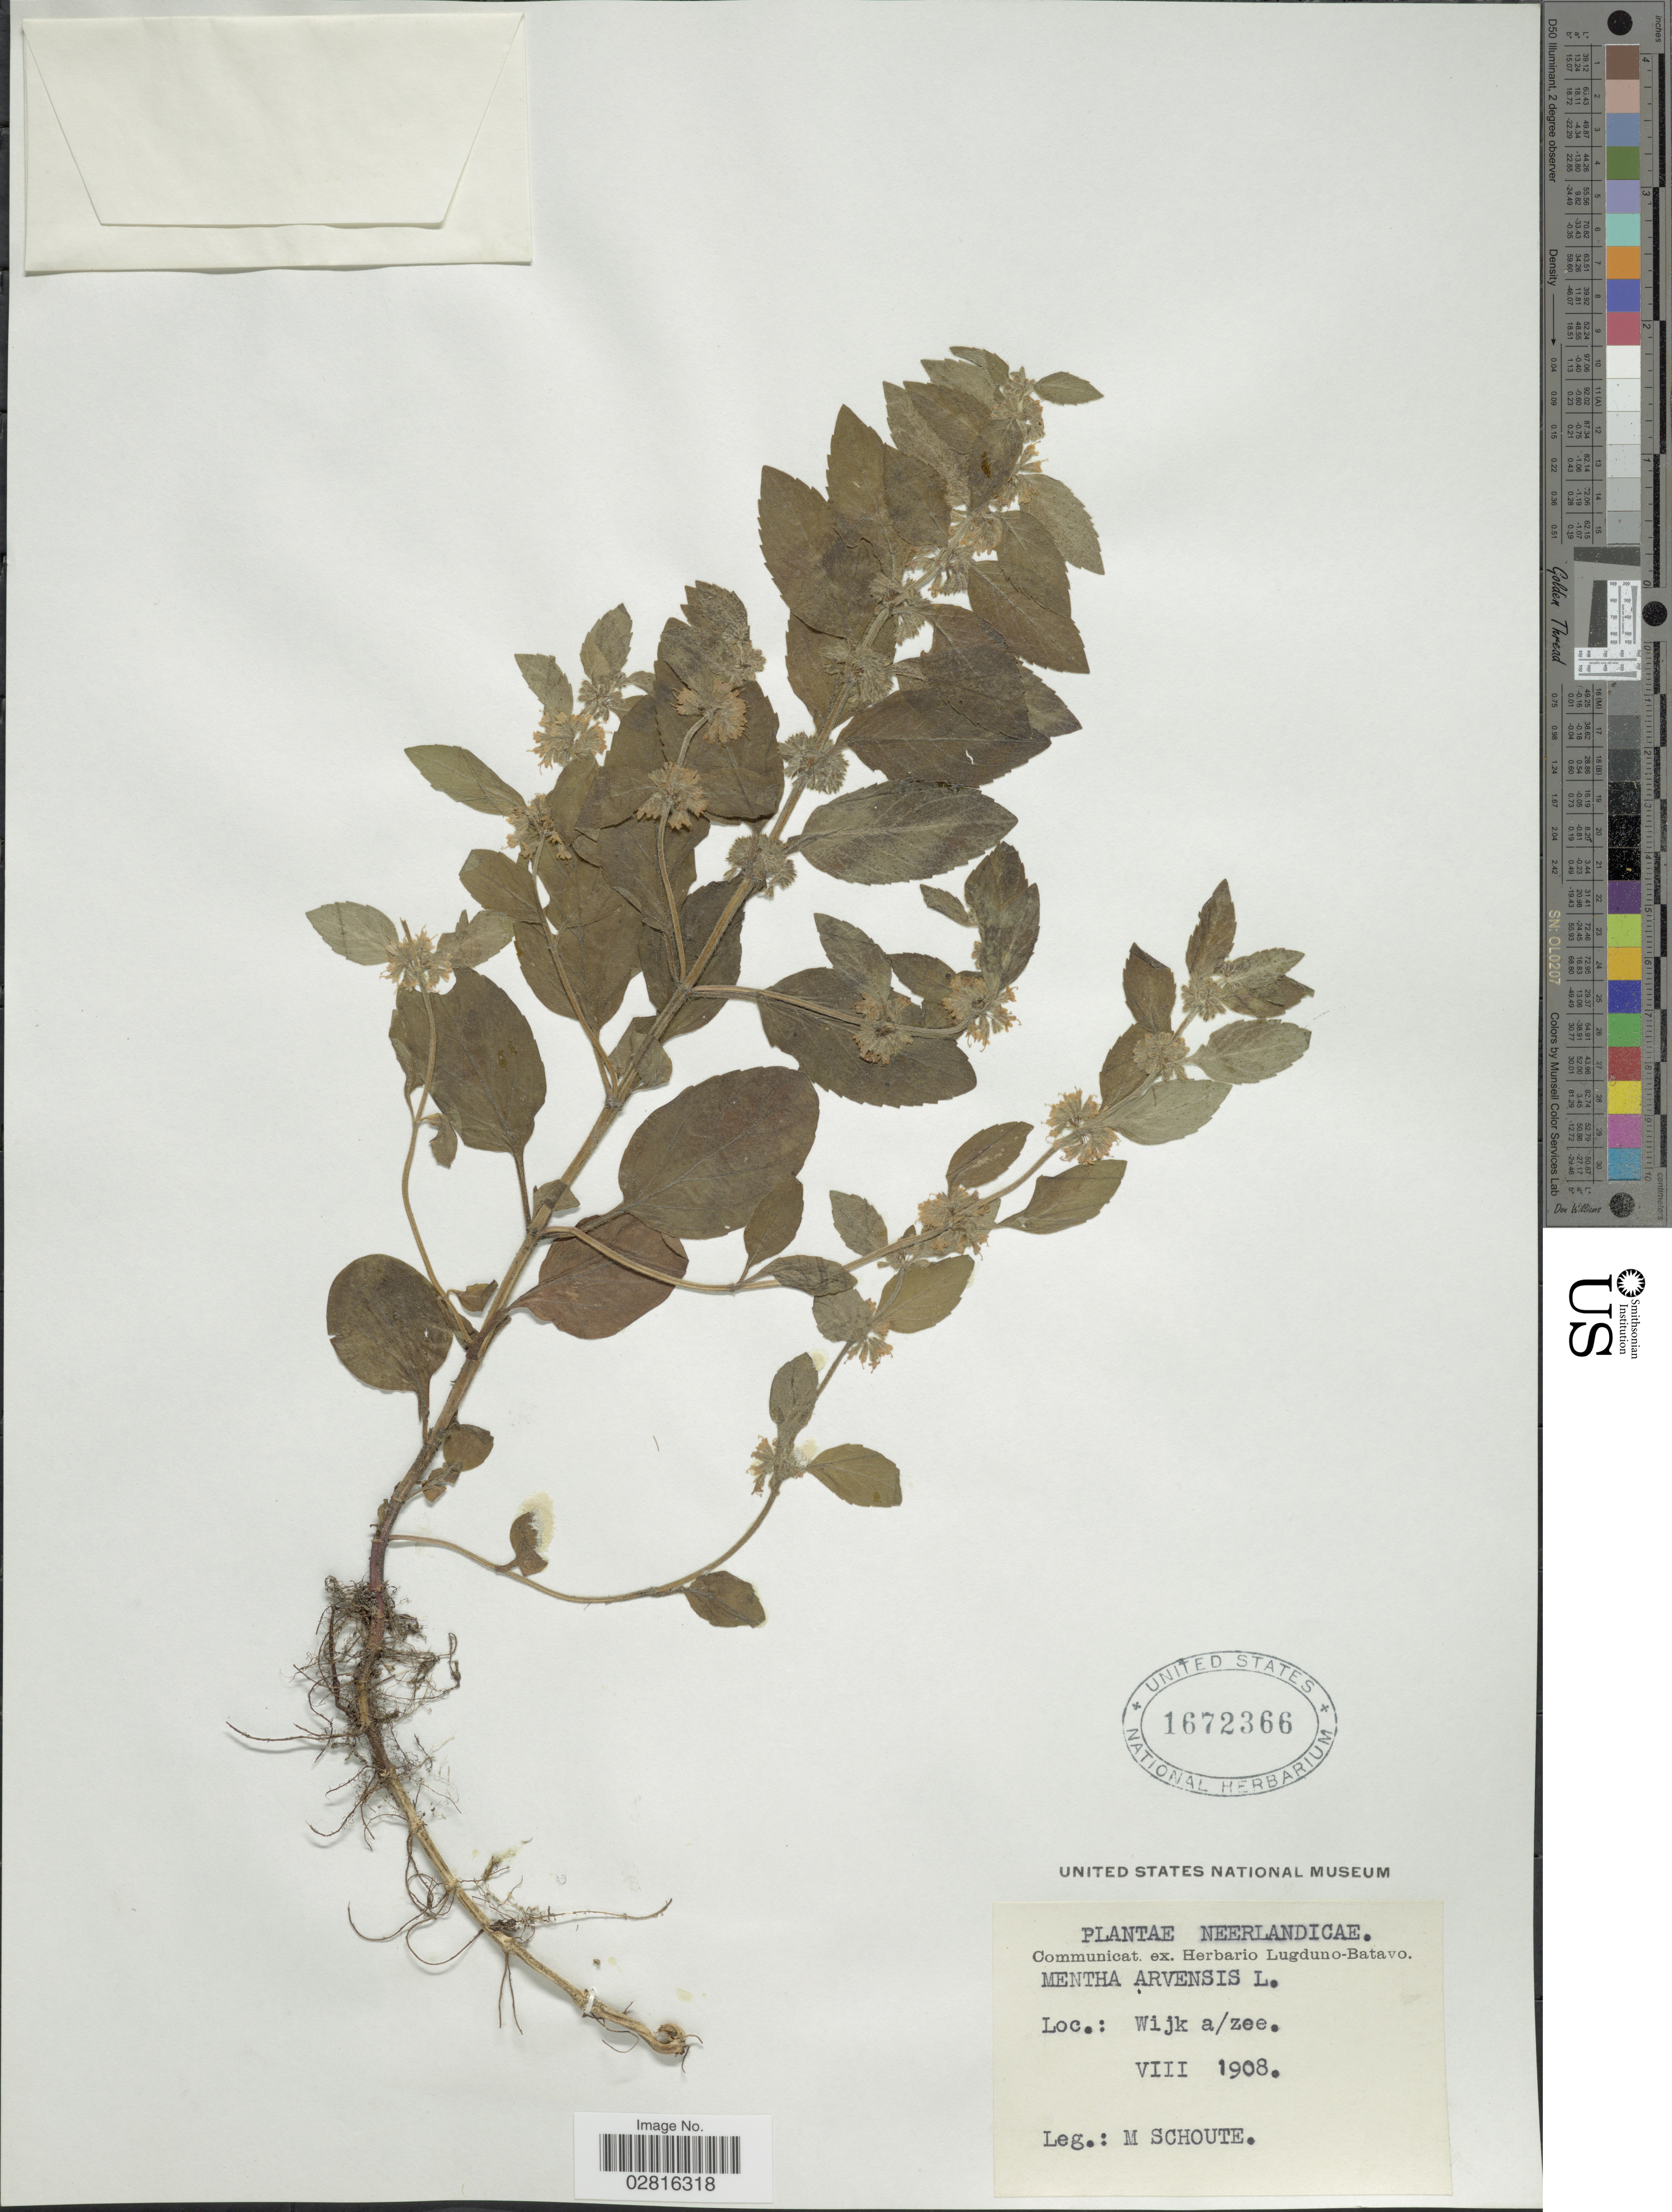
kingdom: Plantae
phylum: Tracheophyta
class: Magnoliopsida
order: Lamiales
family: Lamiaceae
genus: Mentha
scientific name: Mentha arvensis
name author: L.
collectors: M. Schoute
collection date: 1908-08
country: Netherlands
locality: Wijk a/zee.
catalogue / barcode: US 1672366